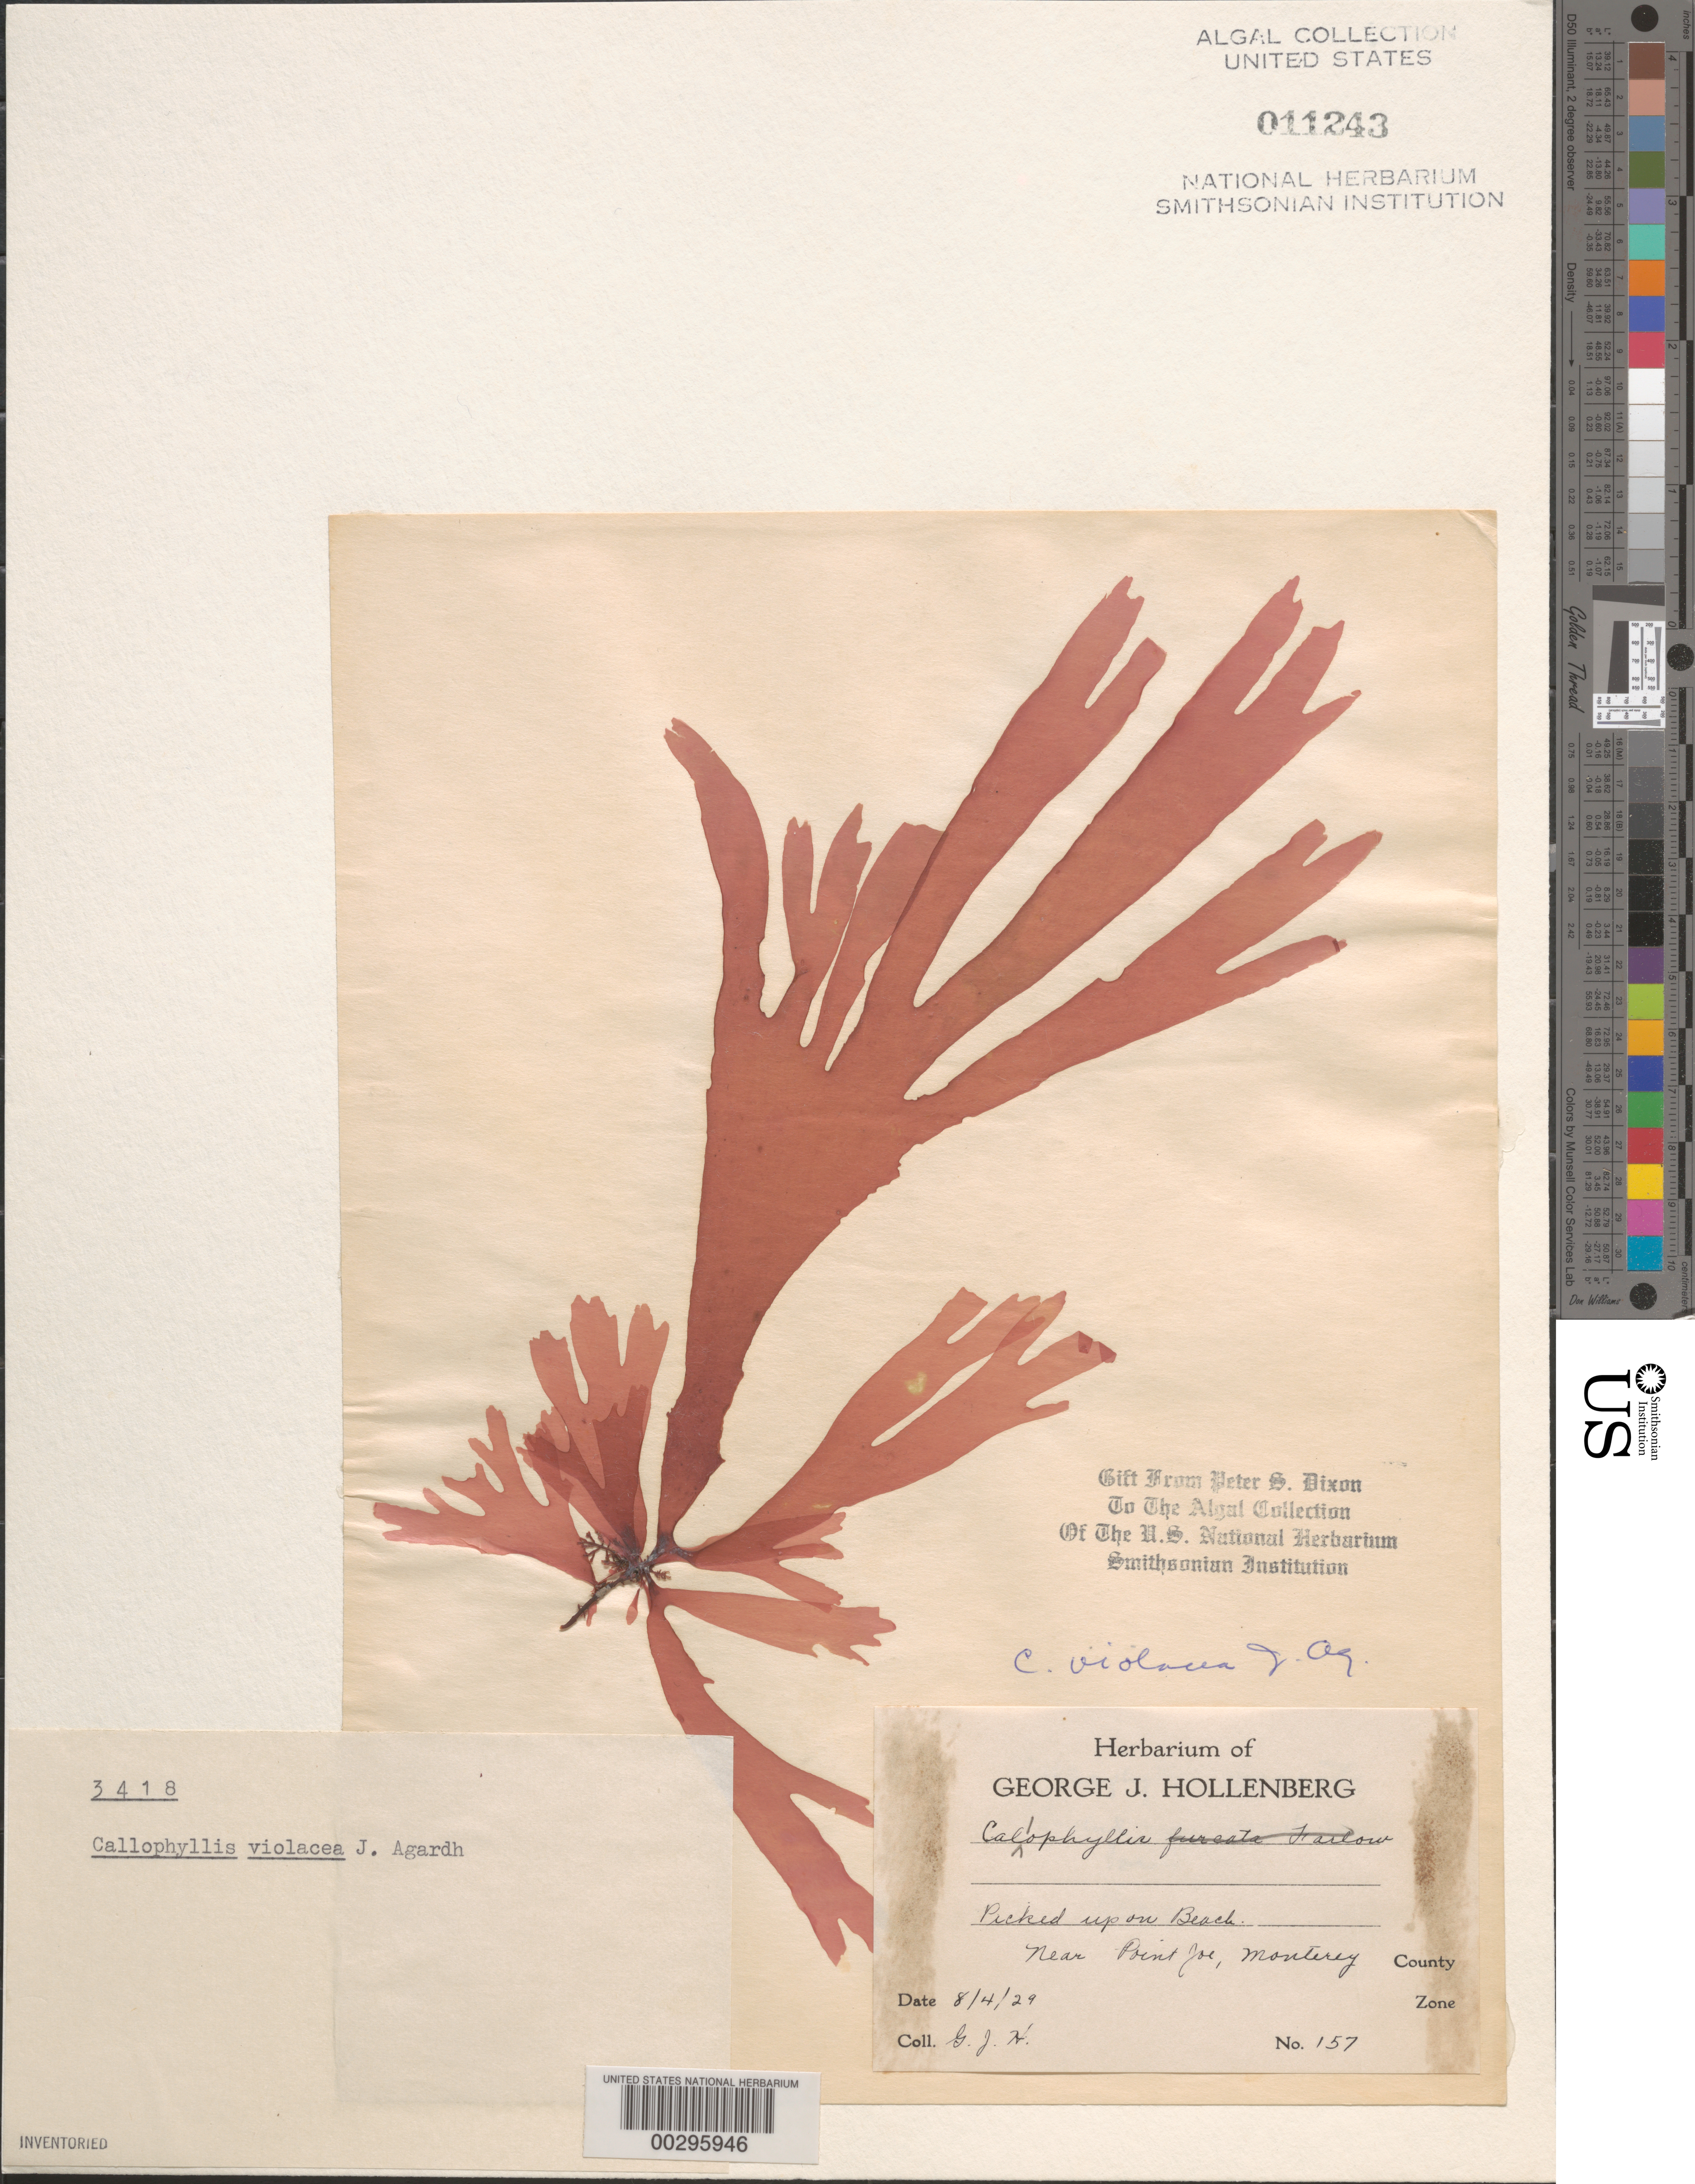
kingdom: Plantae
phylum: Rhodophyta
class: Florideophyceae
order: Gigartinales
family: Kallymeniaceae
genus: Callophyllis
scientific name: Callophyllis violacea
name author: J. Agardh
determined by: Dixon, P. S.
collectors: G. Hollenberg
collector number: GJH 157 & PSD 3418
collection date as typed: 04 Aug 1929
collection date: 1929-08-04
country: United States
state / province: California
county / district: Monterey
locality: Near Point Joe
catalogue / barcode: US 11243